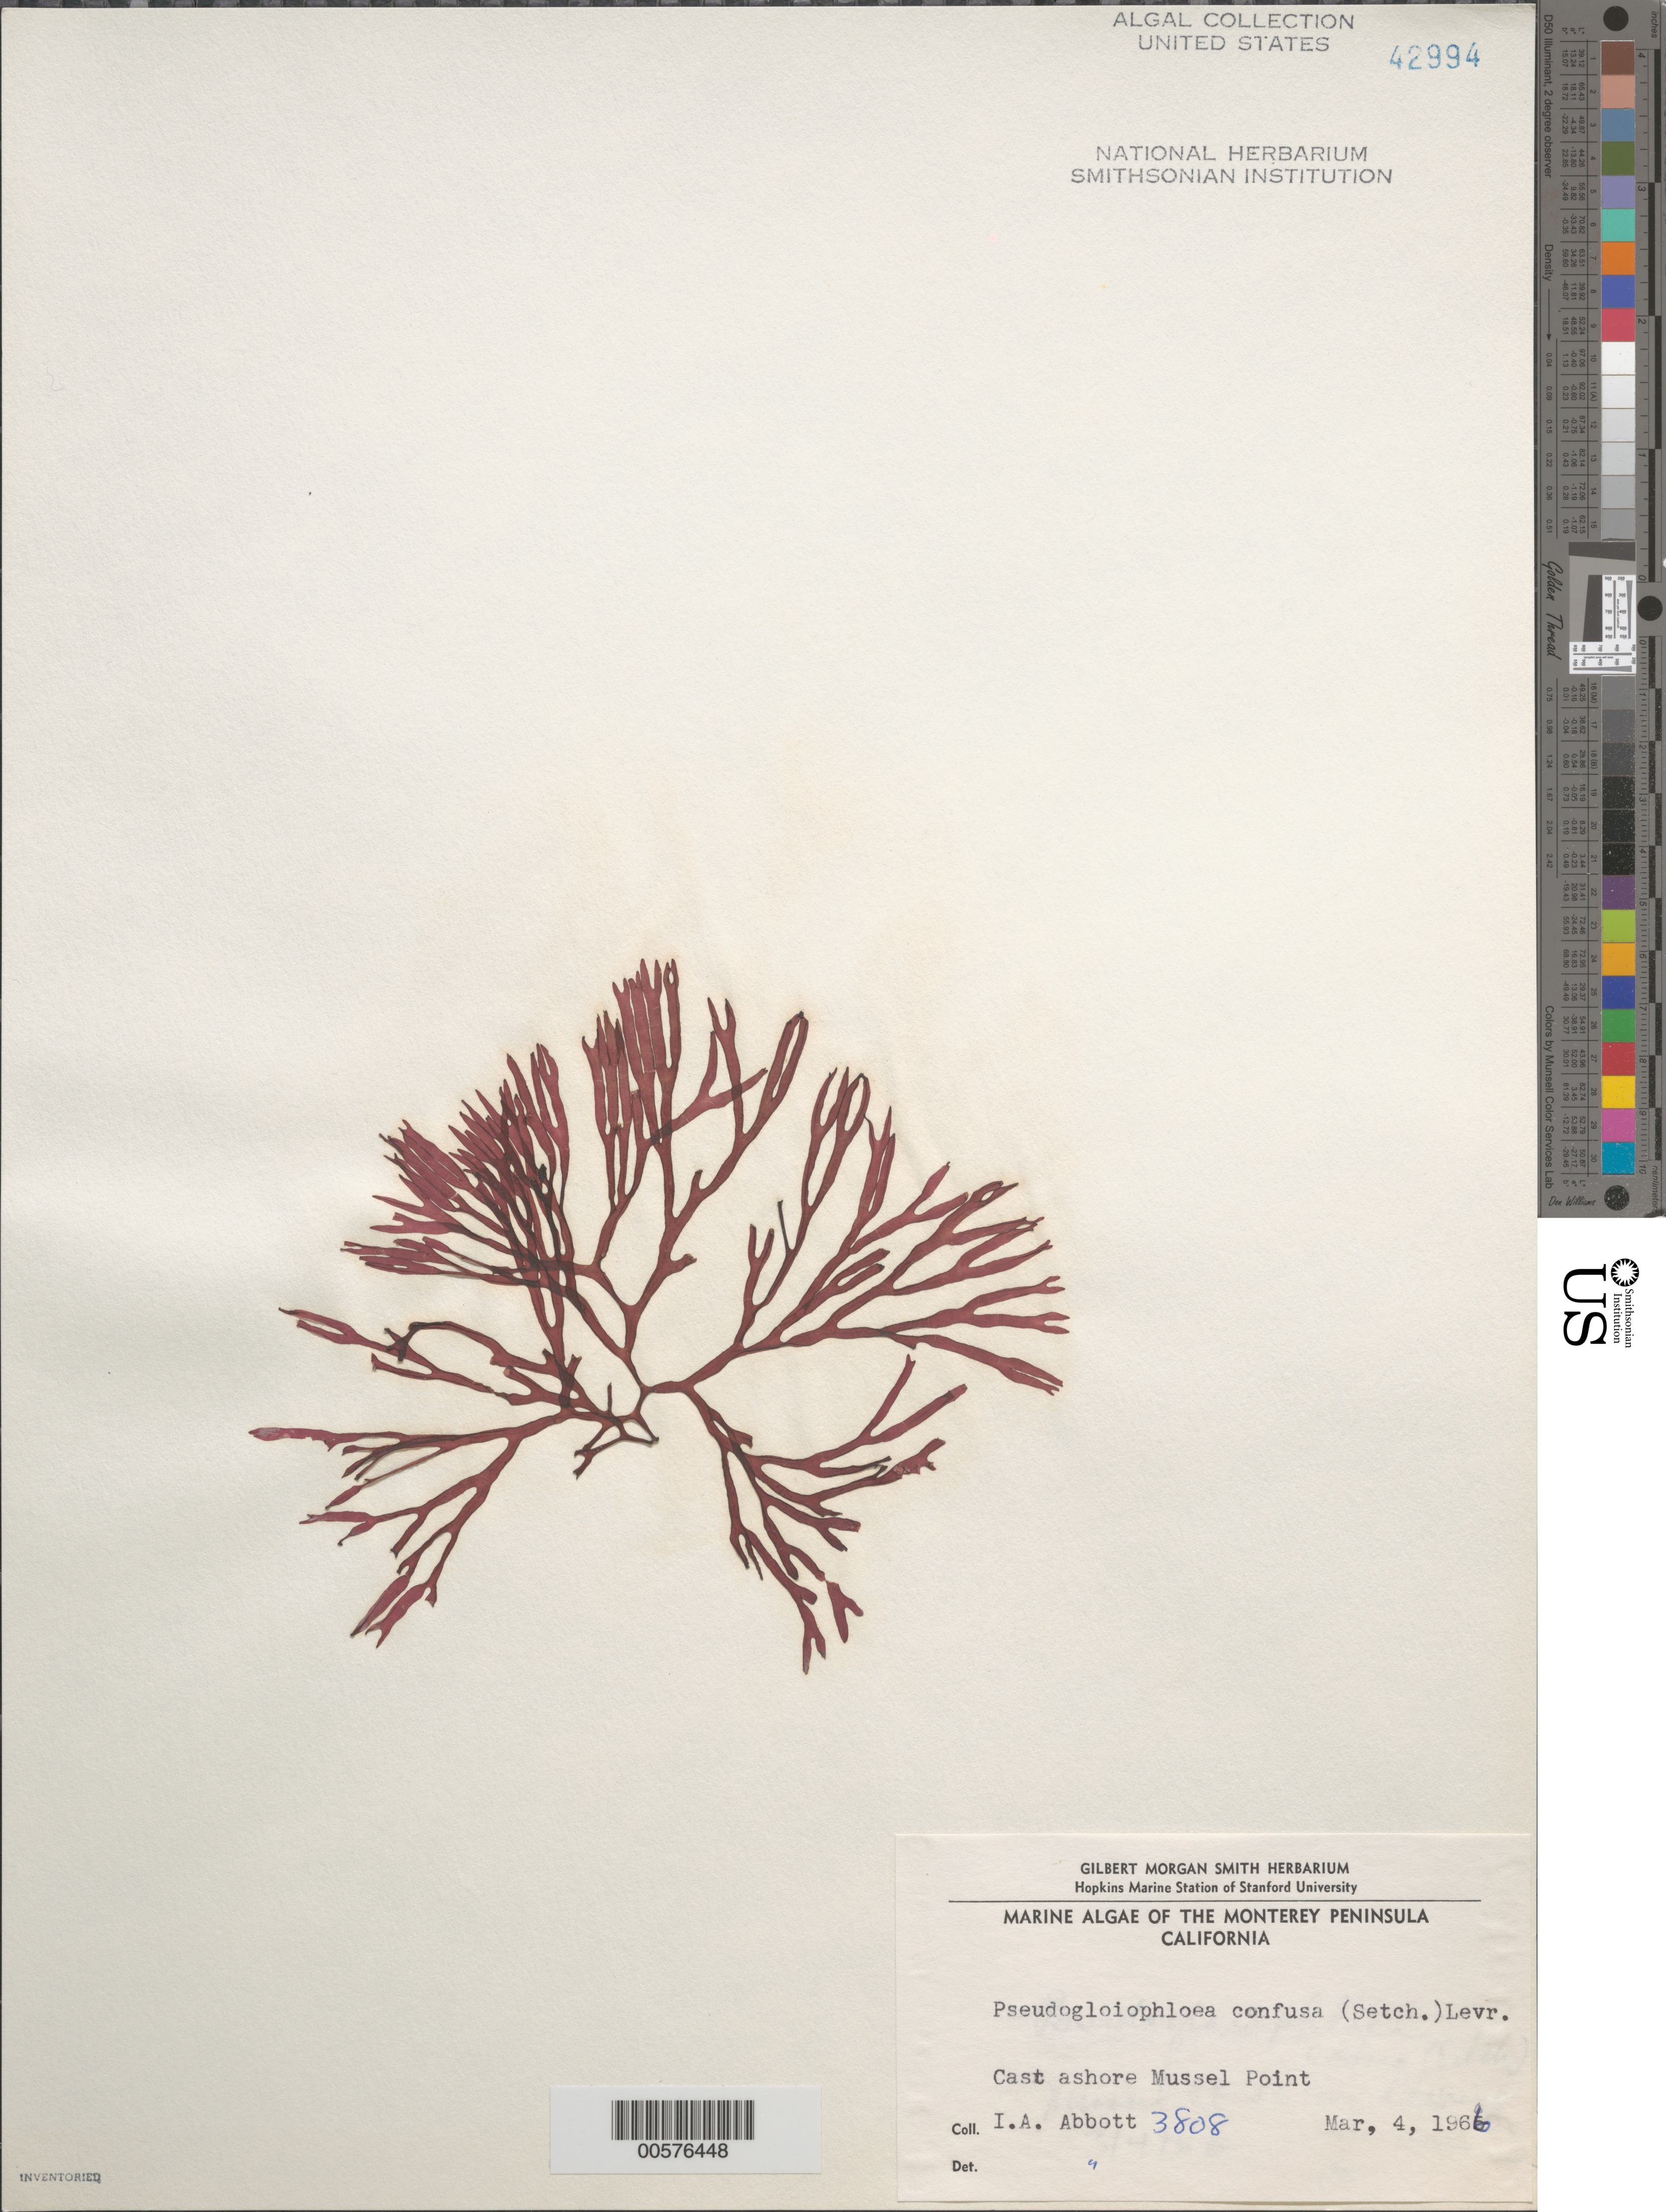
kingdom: Plantae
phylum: Rhodophyta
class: Florideophyceae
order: Nemaliales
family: Scinaiaceae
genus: Scinaia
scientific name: Scinaia confusa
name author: (Setch.) Huisman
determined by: Algae name updating Project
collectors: I. A. Abbott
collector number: IAA 3808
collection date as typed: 04 Mar 1966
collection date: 1966-03-04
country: United States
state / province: California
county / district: Monterey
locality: Mussel Point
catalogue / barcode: US 42994